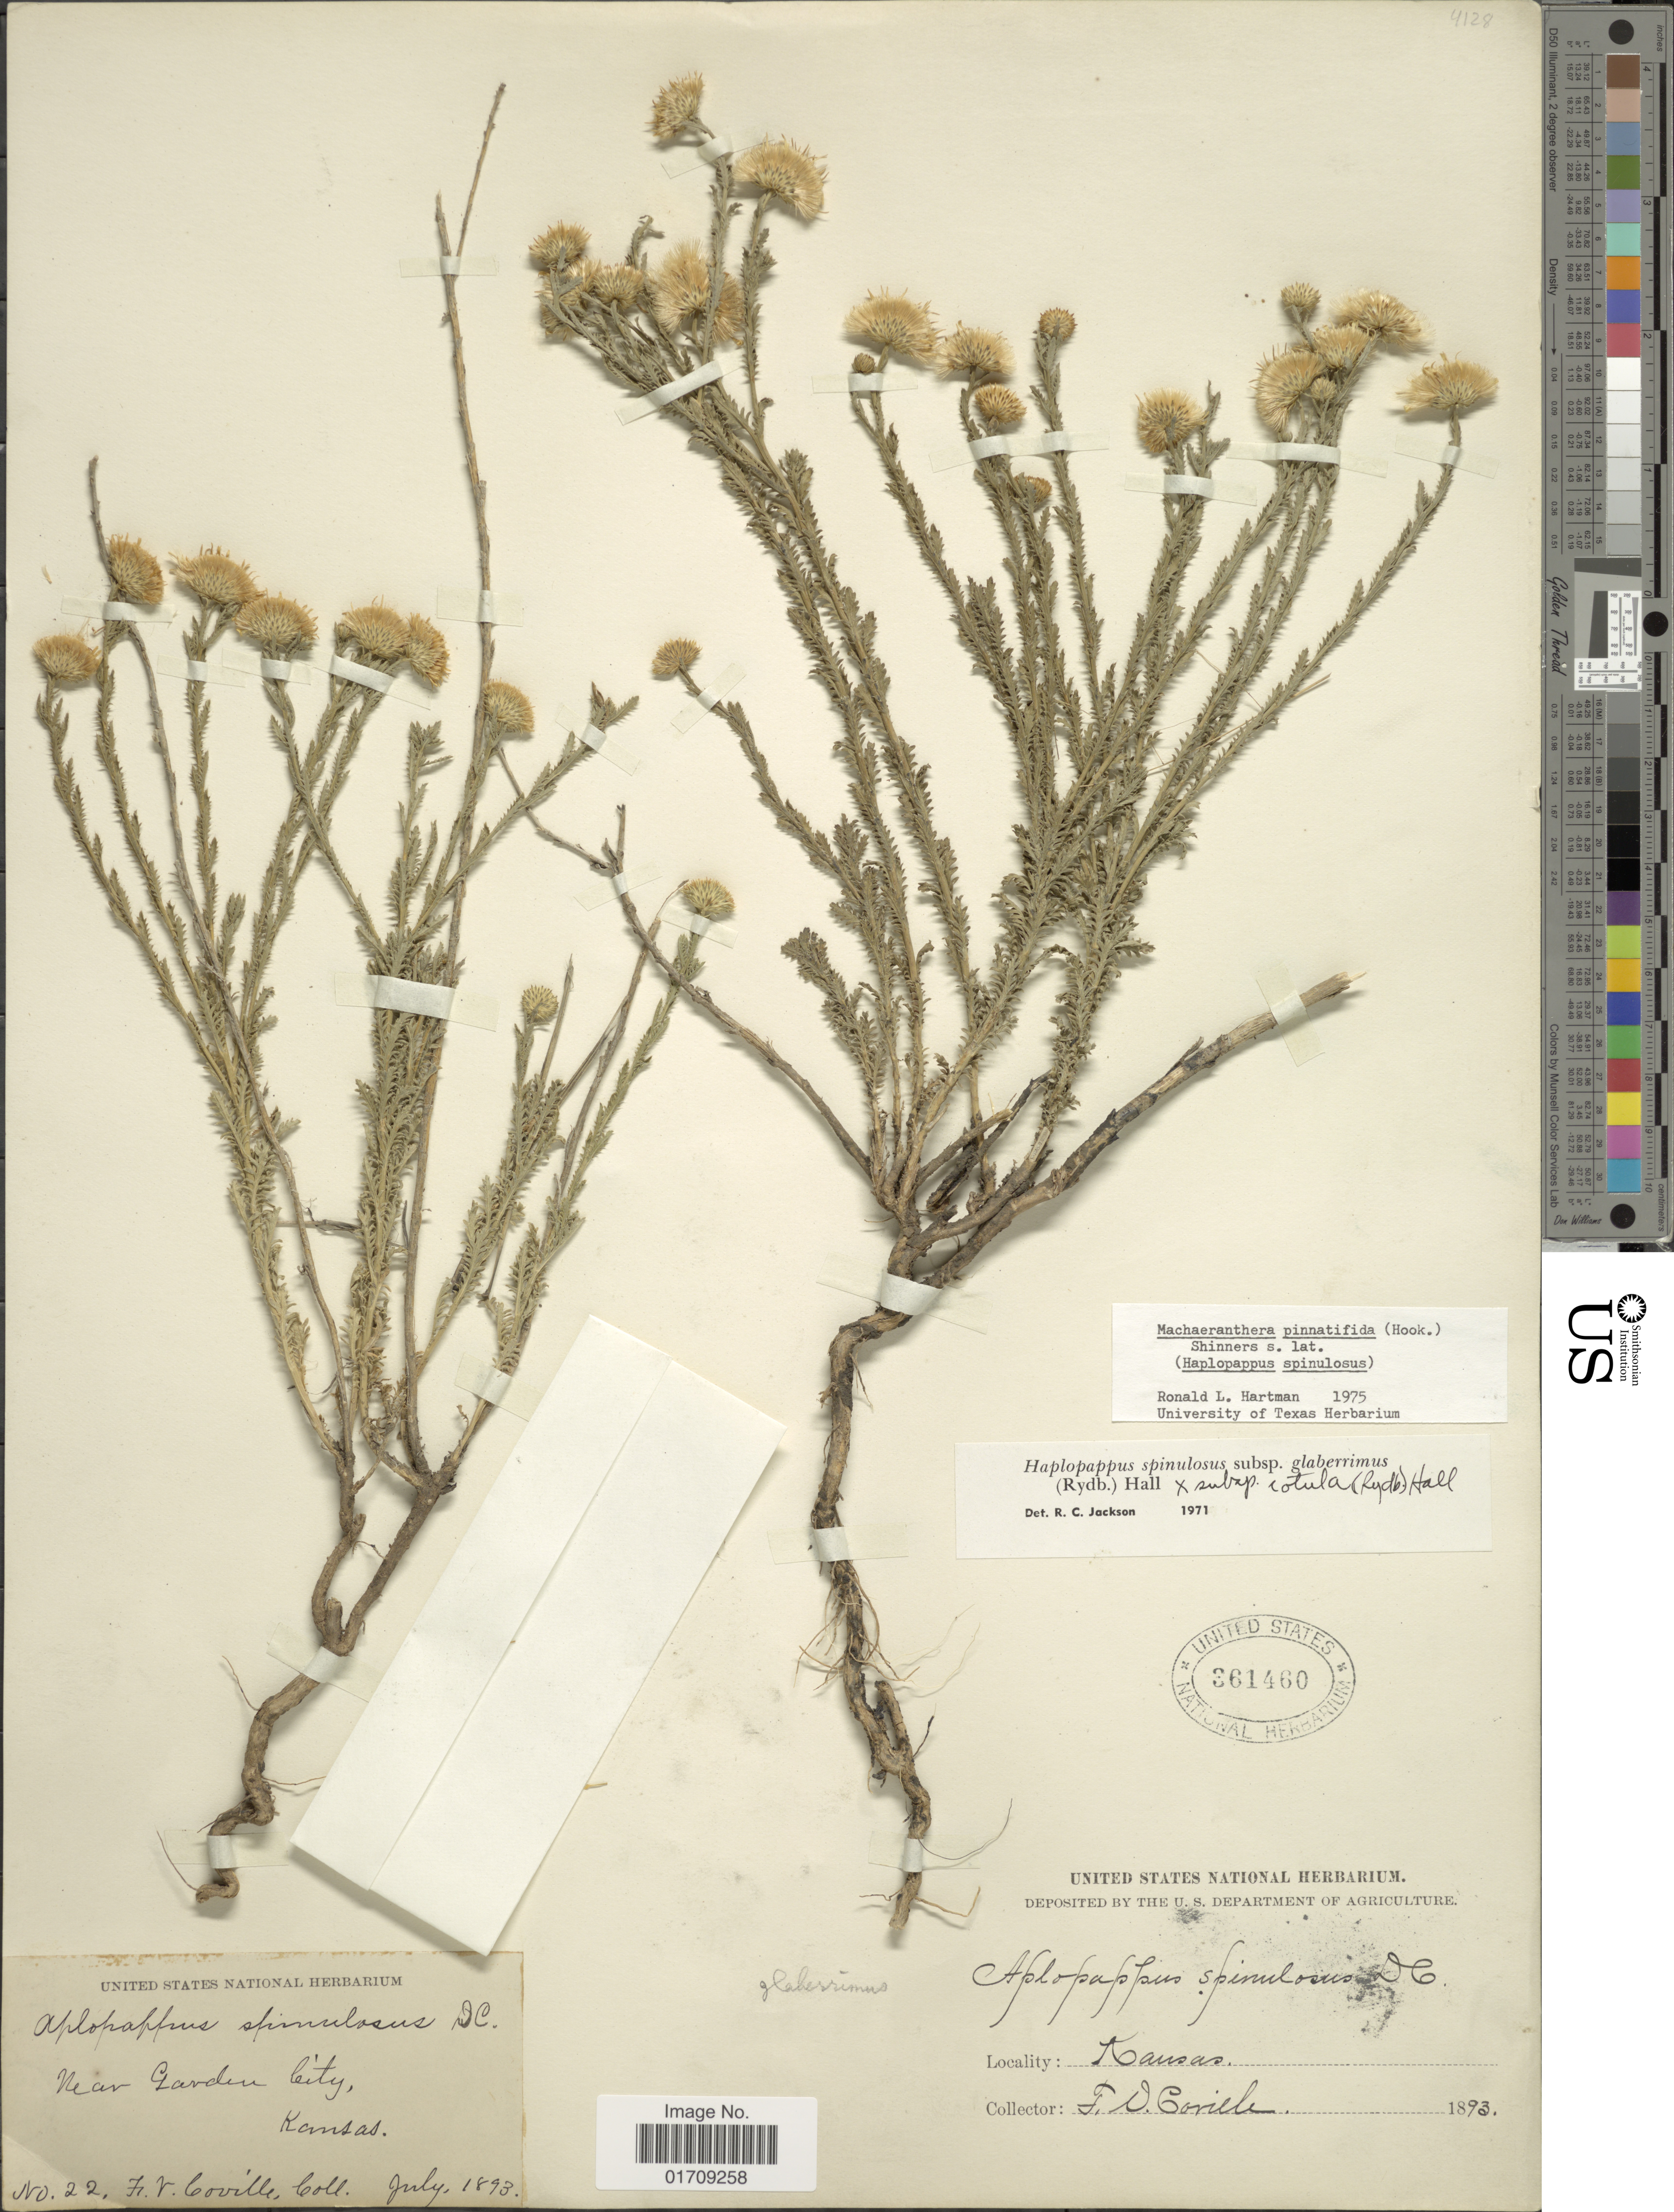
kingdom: Plantae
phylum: Tracheophyta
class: Magnoliopsida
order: Asterales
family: Asteraceae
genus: Machaeranthera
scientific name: Machaeranthera pinnatifida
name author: (Hook.) Shinners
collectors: F. V. Coville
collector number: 22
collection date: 1893-07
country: United States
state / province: Kansas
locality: Near Garden City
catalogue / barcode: US 361460